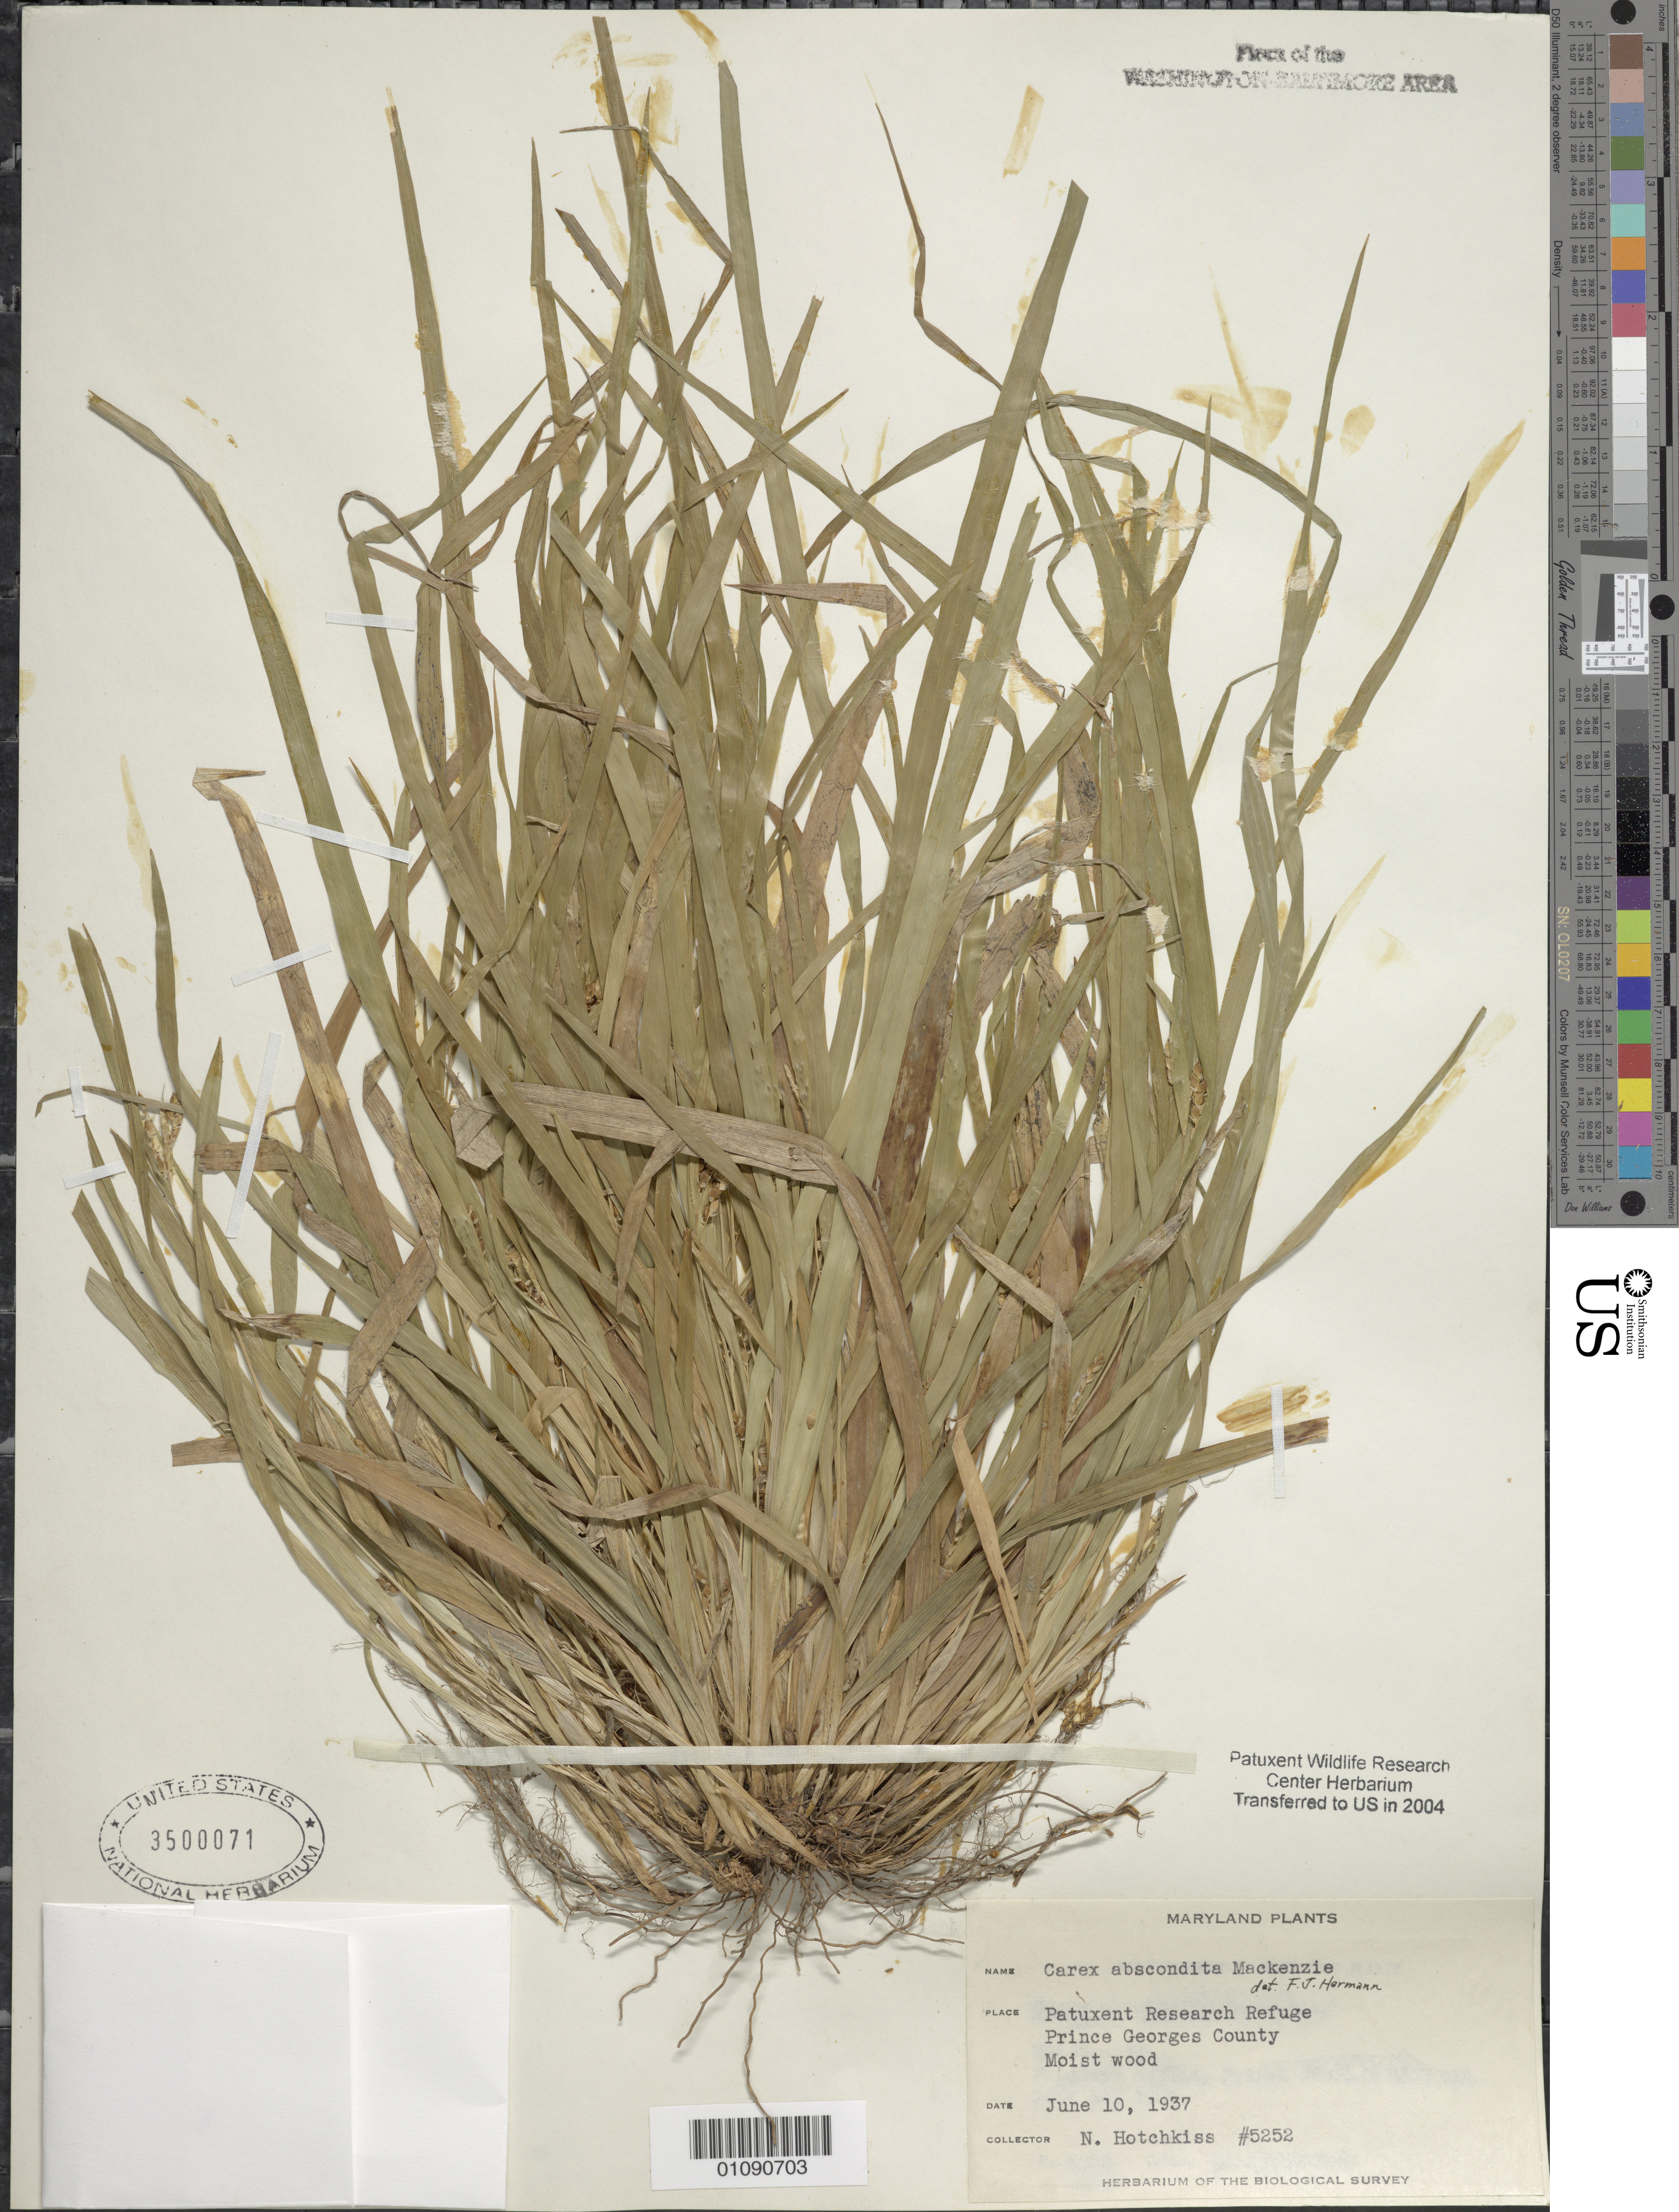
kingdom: Plantae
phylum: Tracheophyta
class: Liliopsida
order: Poales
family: Cyperaceae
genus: Carex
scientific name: Carex abscondita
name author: Mack.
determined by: Hermann, F. J.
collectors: N. Hotchkiss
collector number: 5252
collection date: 1937-06-10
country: United States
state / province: Maryland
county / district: Prince George's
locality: Patuxent Wildlife Refuge.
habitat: Moist wood.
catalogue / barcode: US 3500071